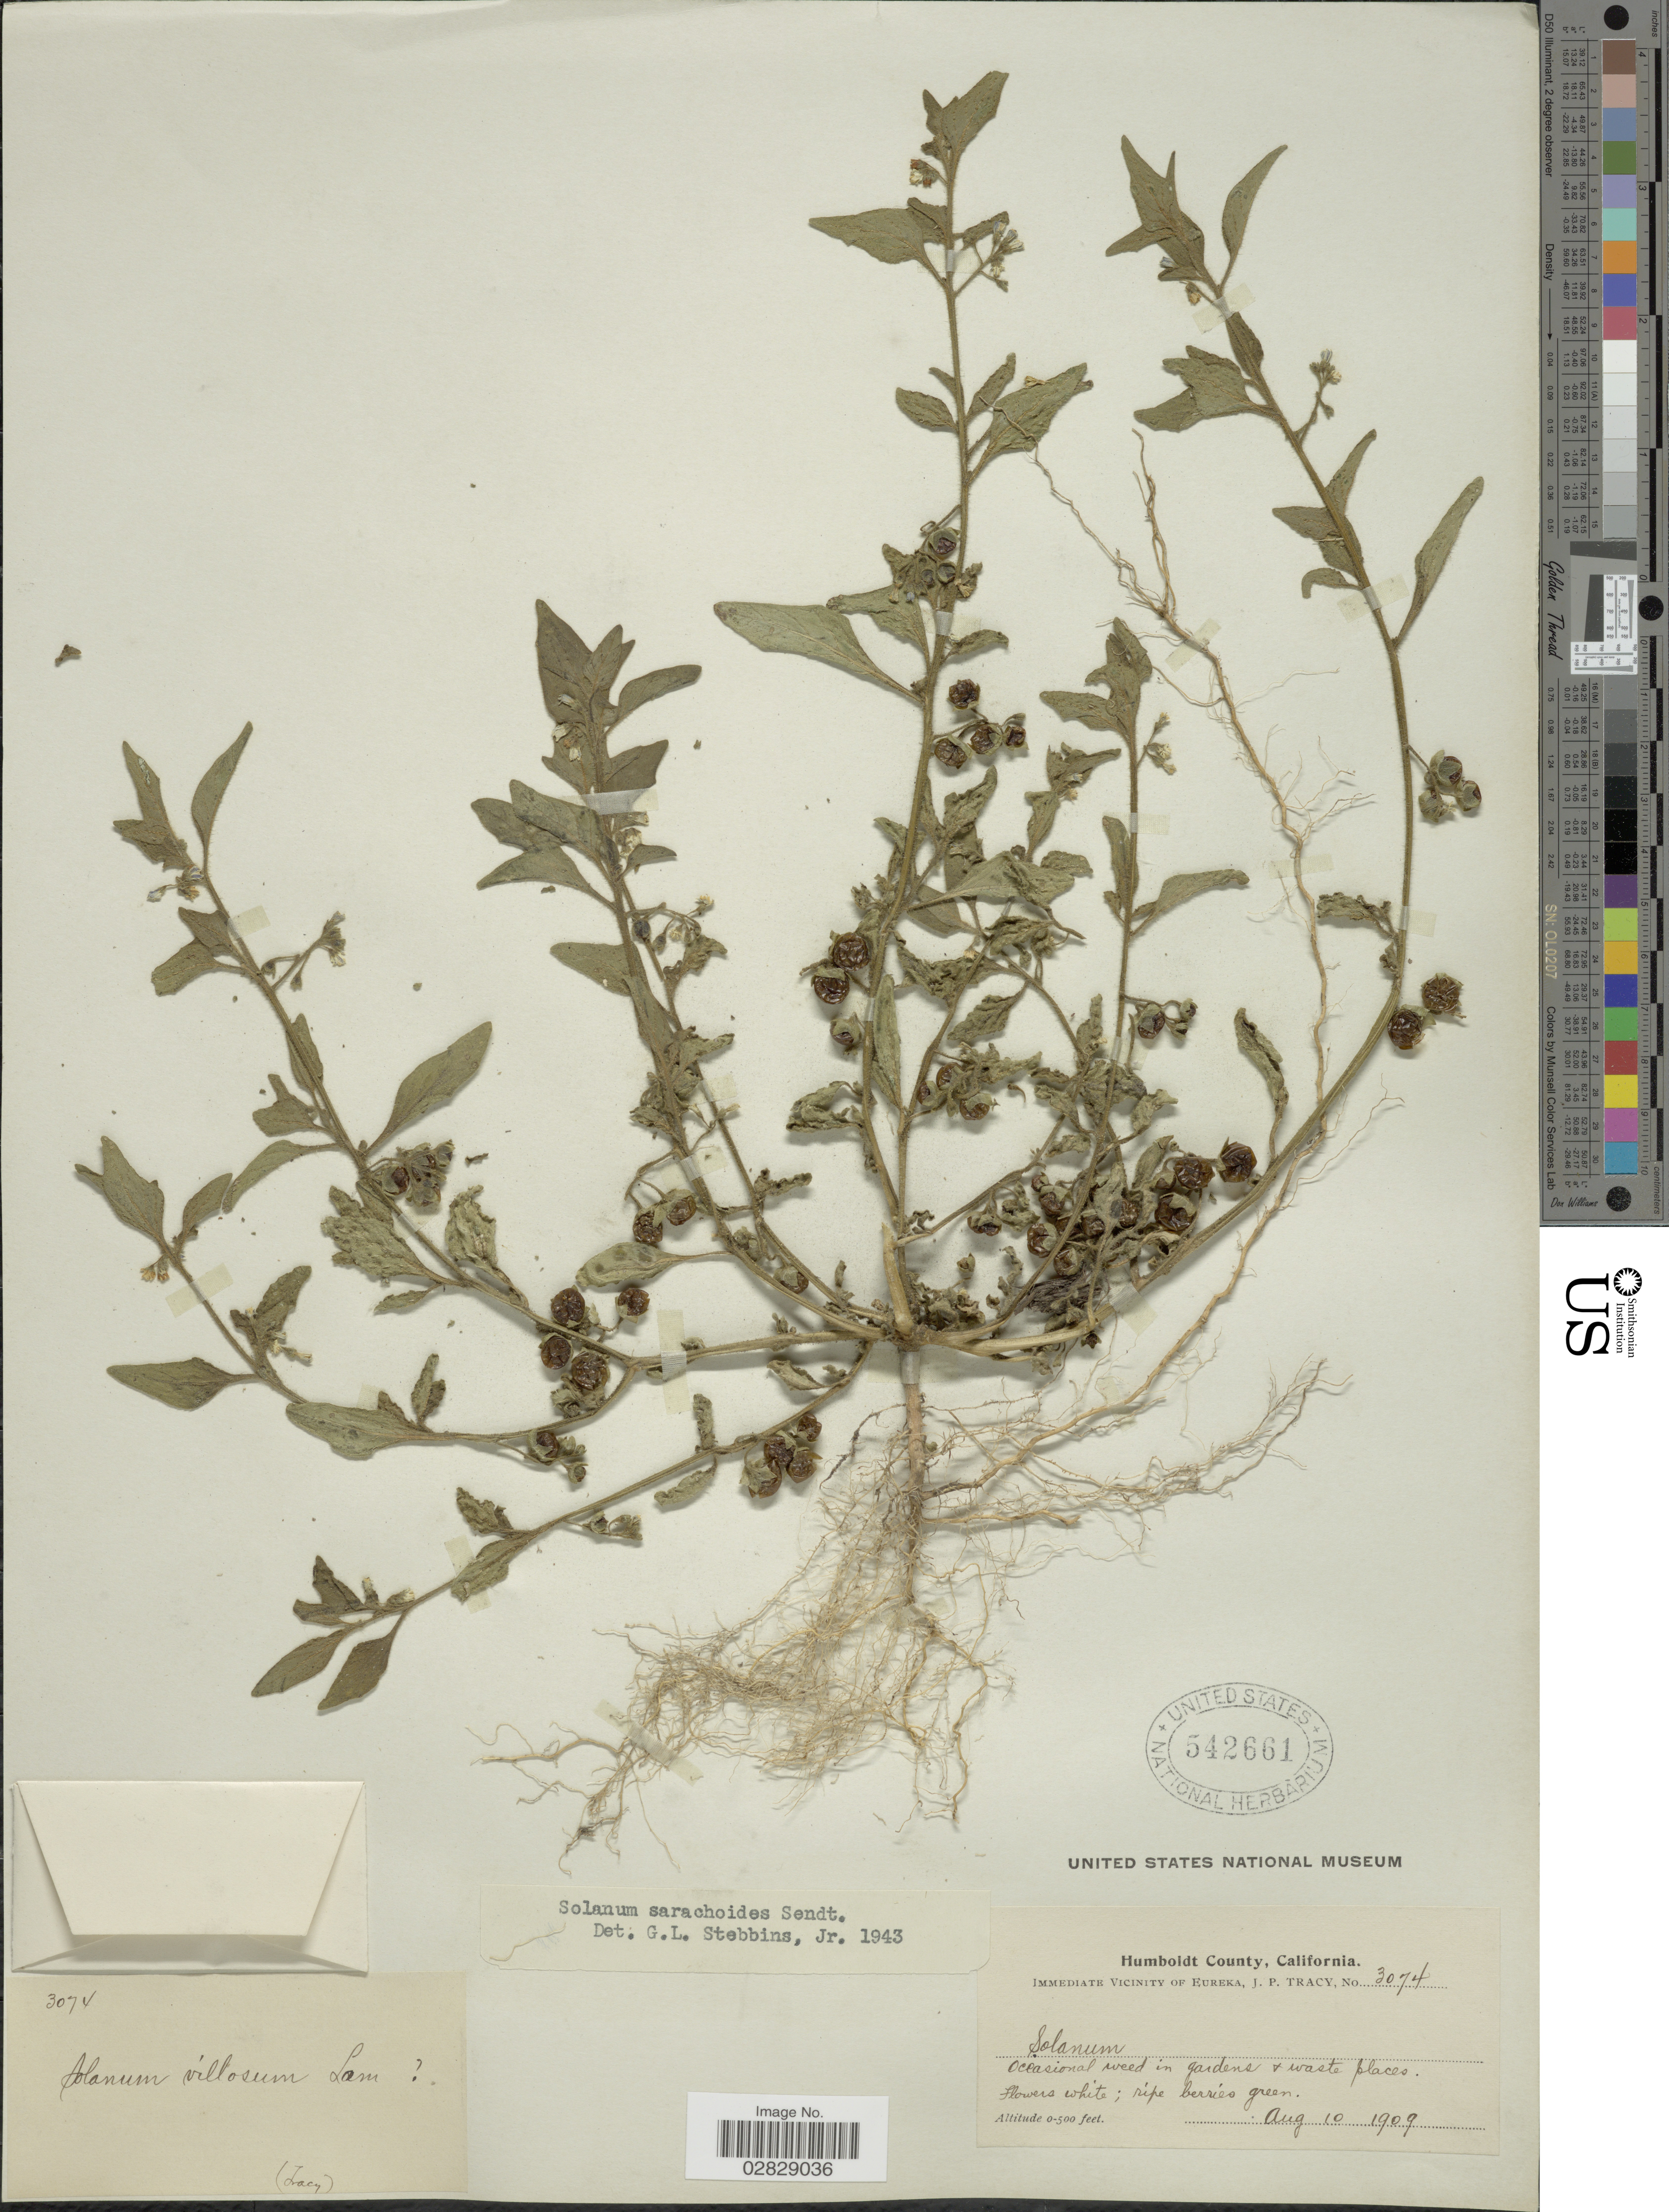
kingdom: Plantae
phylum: Tracheophyta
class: Magnoliopsida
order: Solanales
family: Solanaceae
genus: Solanum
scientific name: Solanum sarachoides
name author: Sendt.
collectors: J. Tracy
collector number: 3074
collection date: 1909-08-10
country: United States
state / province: California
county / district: Humboldt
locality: Humboldt County. Immediate Vicinity of Eureka.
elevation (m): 0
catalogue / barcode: US 542661